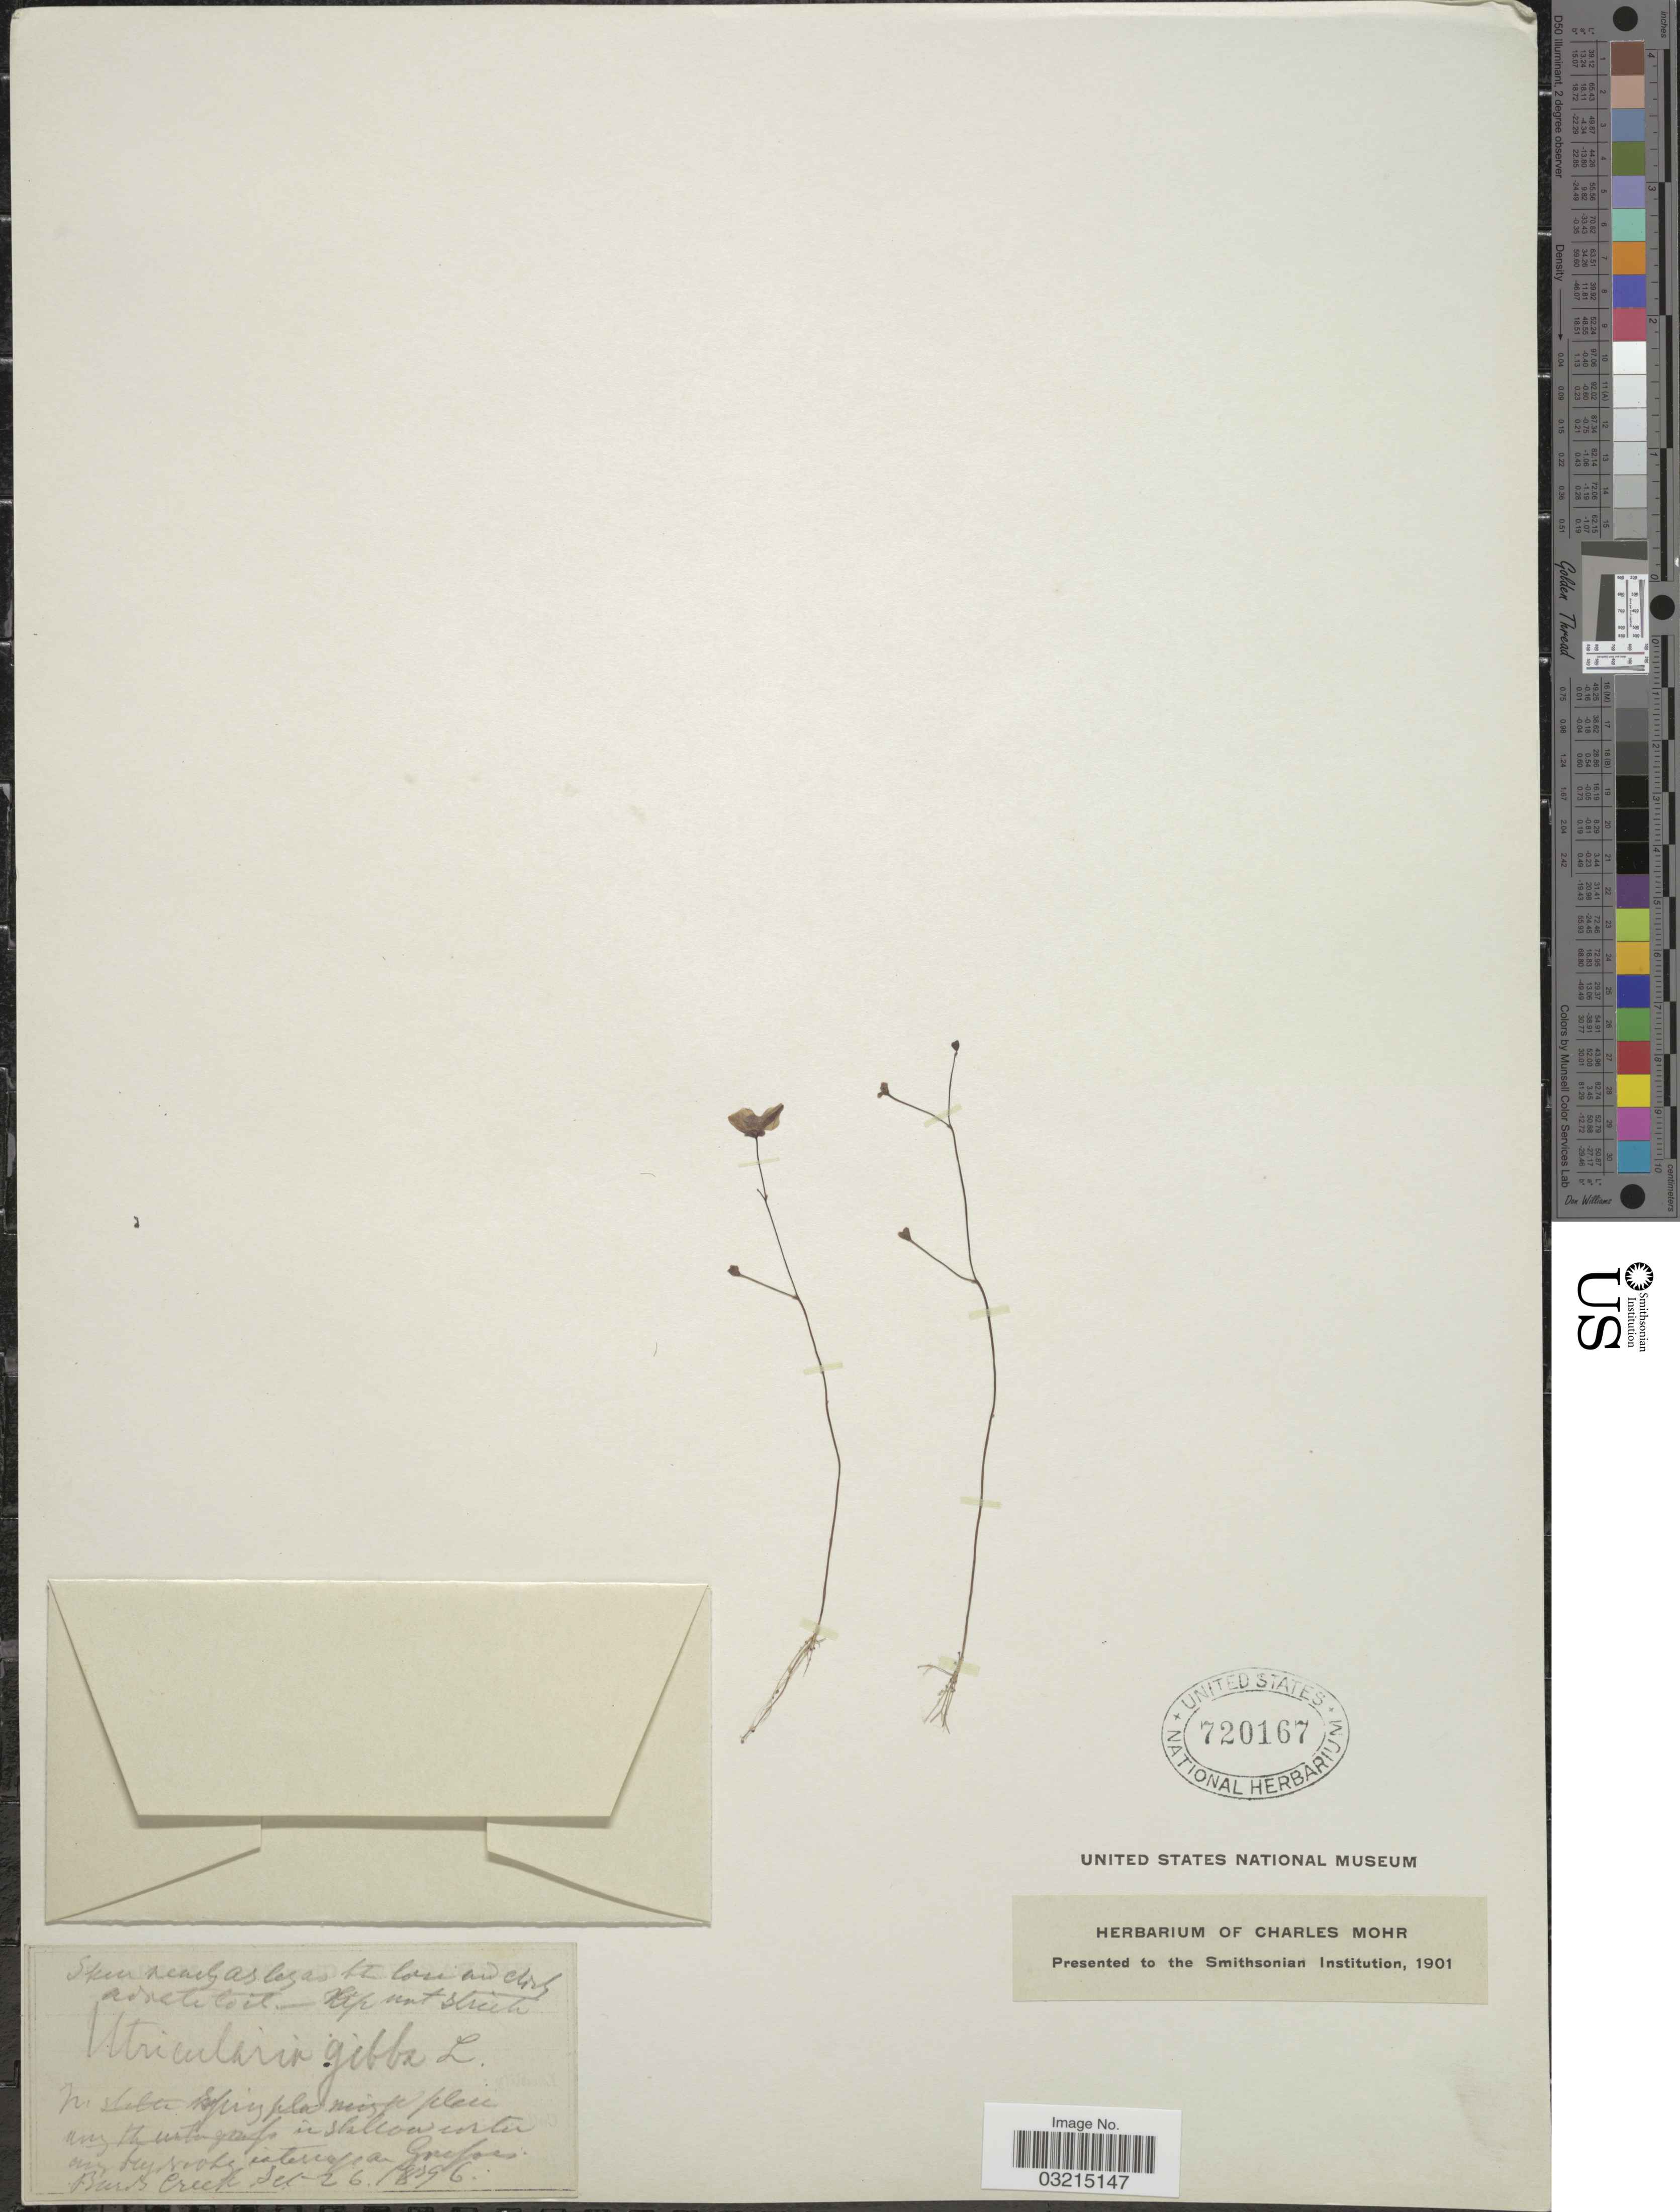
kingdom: Plantae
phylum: Tracheophyta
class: Magnoliopsida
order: Lamiales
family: Lentibulariaceae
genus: Utricularia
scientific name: Utricularia gibba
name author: L.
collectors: ex herb. Charles Mohr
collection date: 1896-09-26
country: United States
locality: Intergian Grapes. Burs Creek. [interpreted]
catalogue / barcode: US 720167